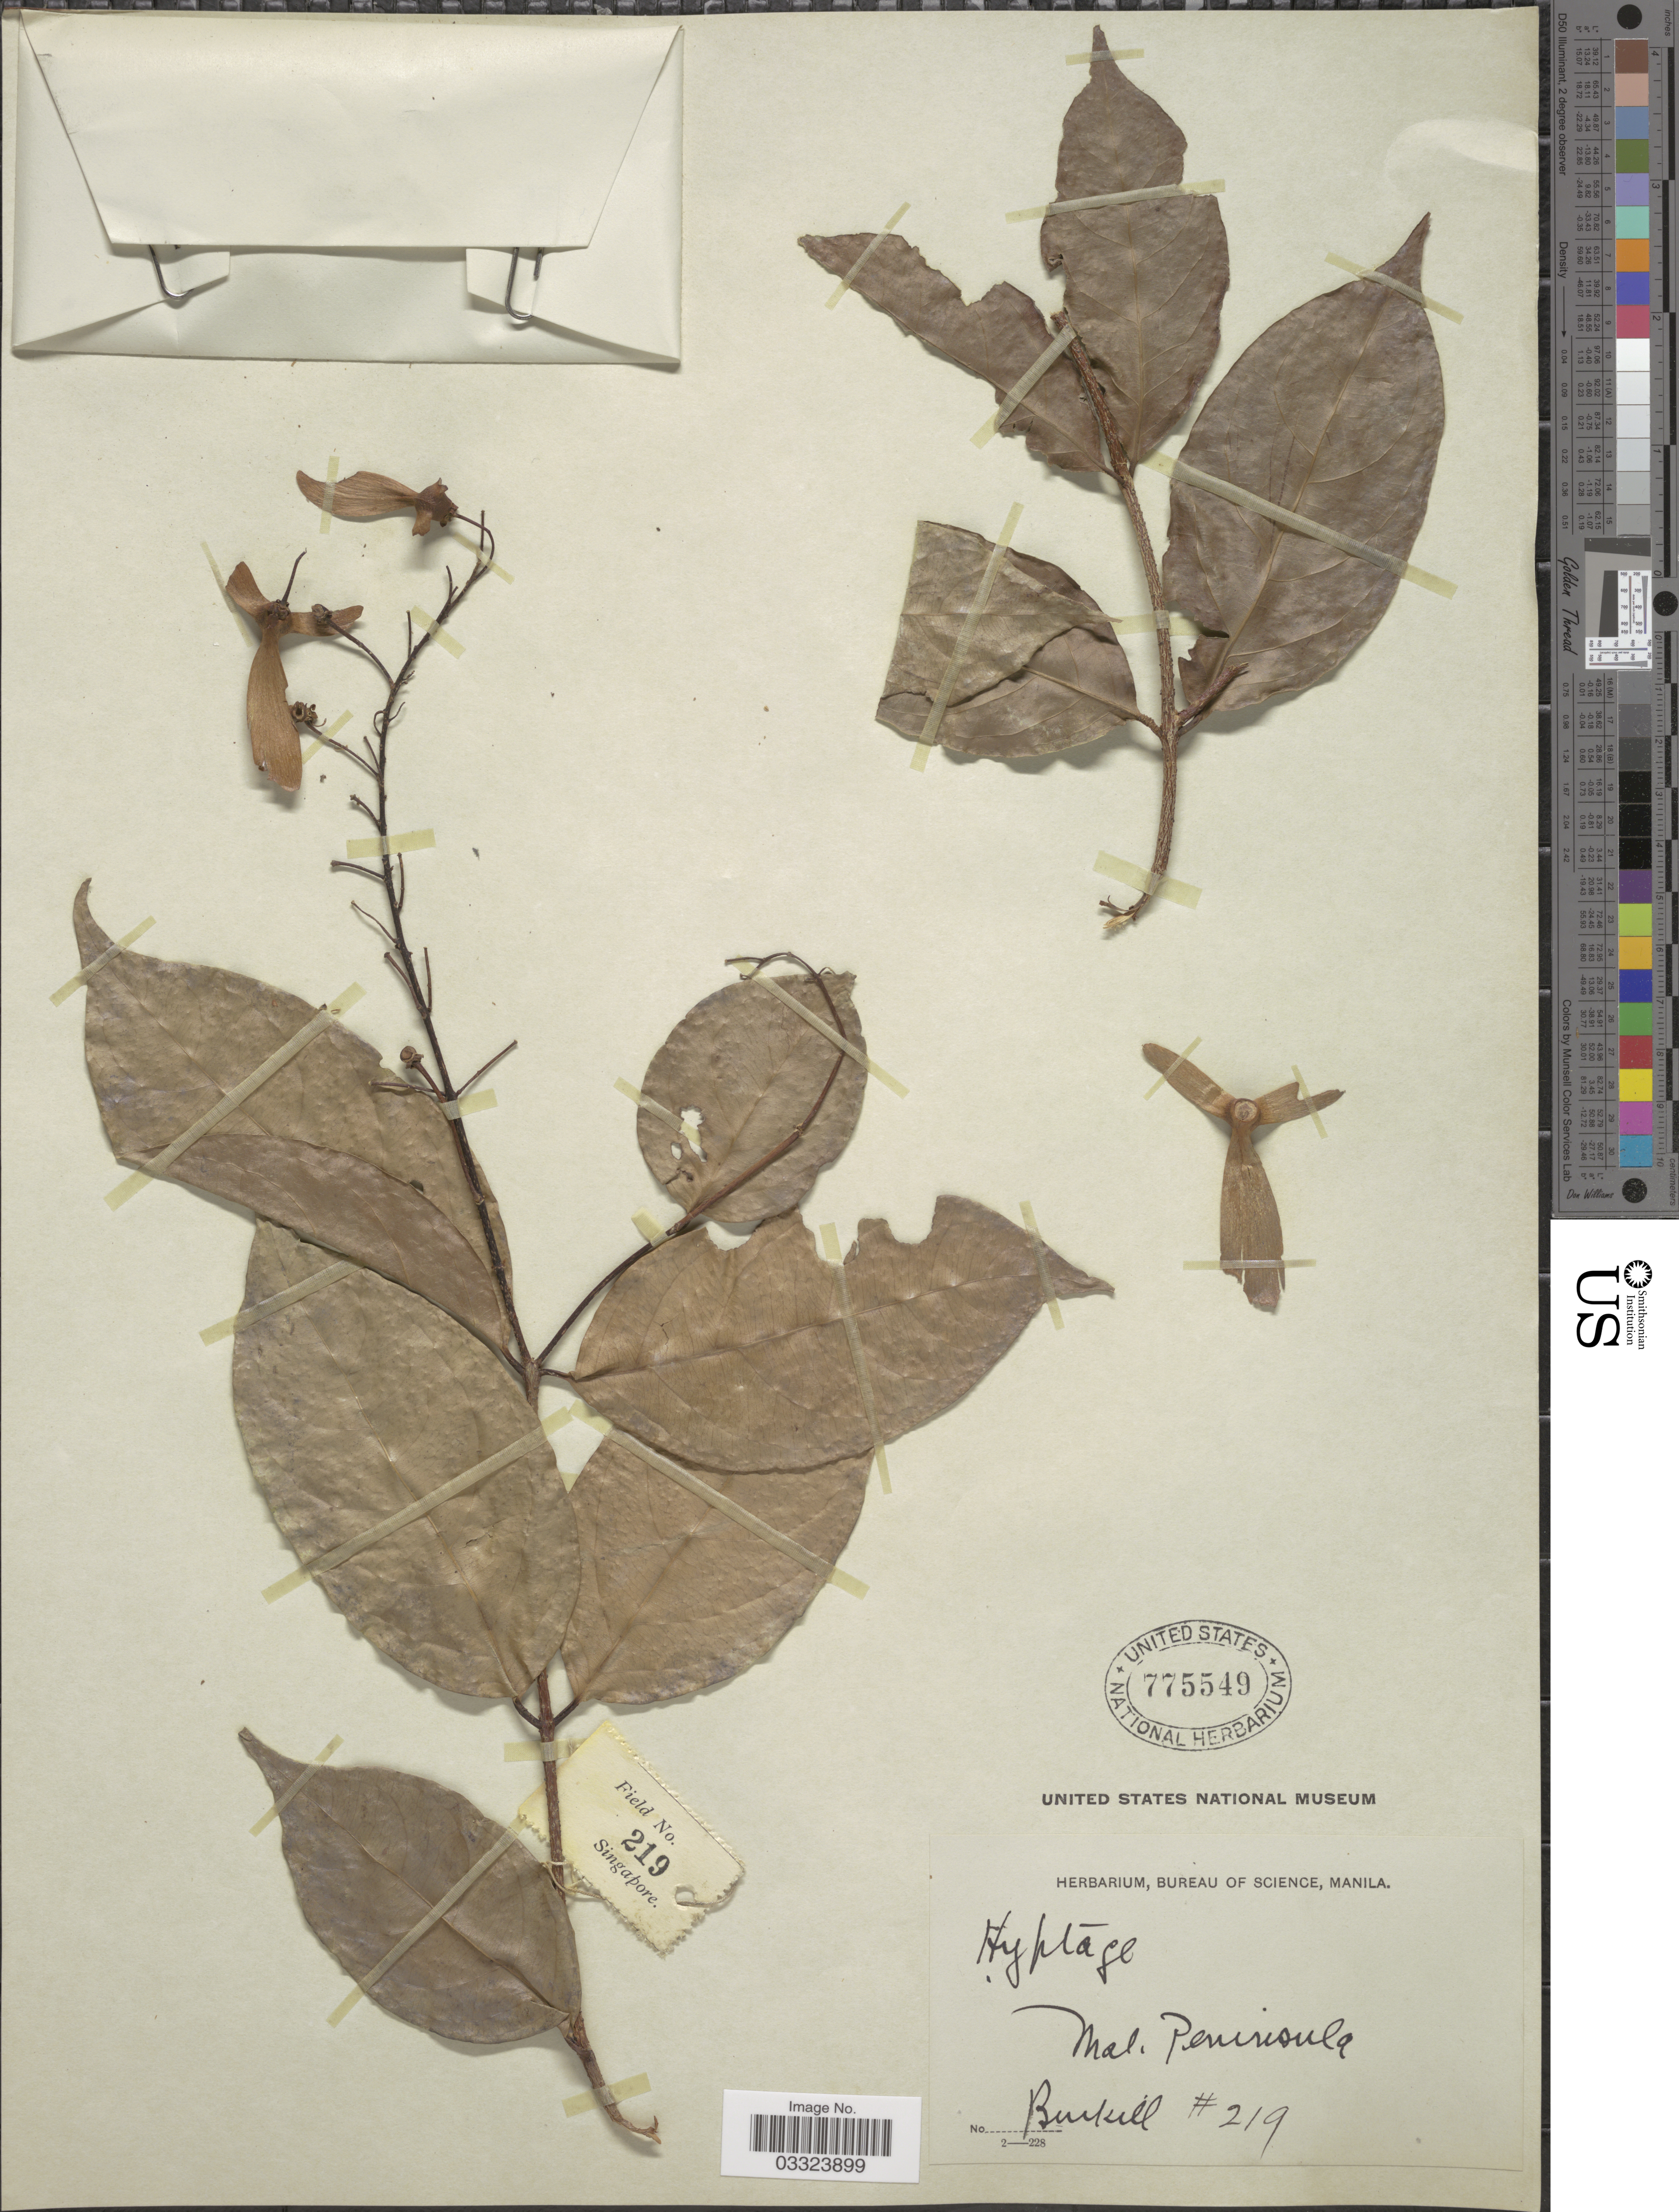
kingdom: Plantae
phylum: Tracheophyta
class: Magnoliopsida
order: Malpighiales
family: Malpighiaceae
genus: Hiptage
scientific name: Hiptage sp.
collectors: Burkill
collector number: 219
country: Singapore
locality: Mal. Peninsula.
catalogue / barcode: US 775549